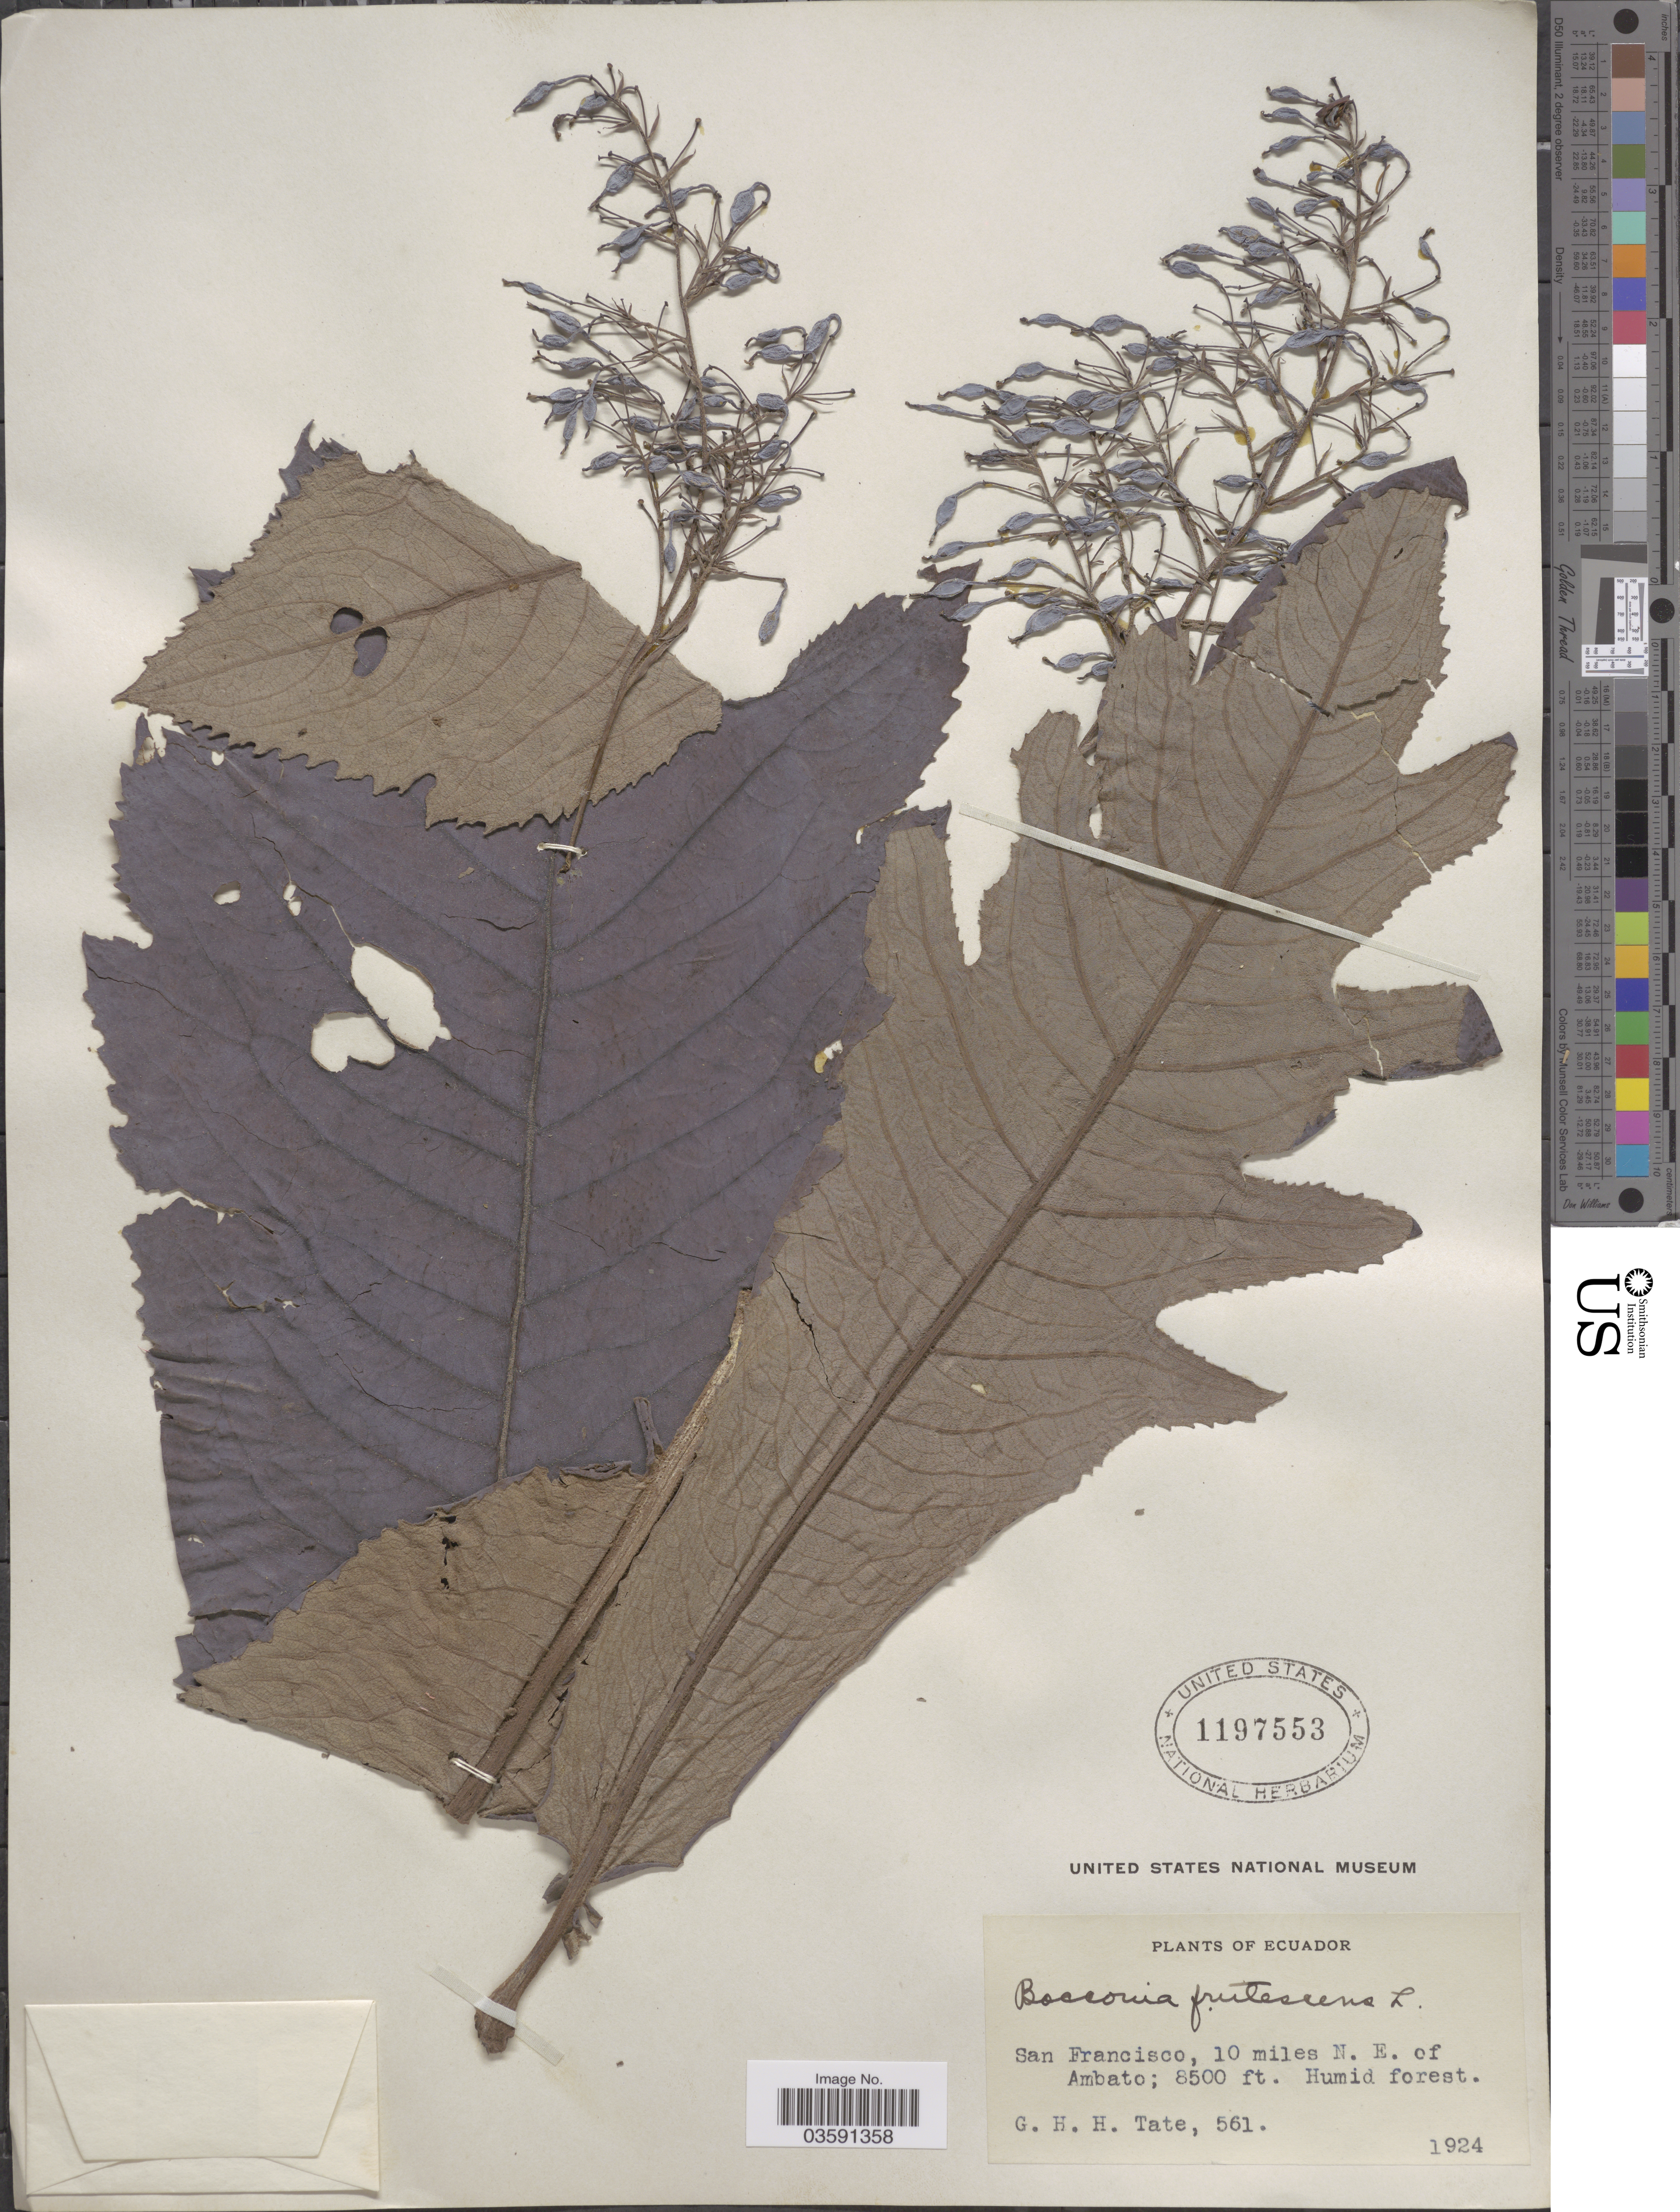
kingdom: Plantae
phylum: Tracheophyta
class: Magnoliopsida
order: Ranunculales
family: Papaveraceae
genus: Bocconia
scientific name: Bocconia integrifolia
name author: Bonpl.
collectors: G. H. H.Tate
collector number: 561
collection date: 1924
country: Ecuador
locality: San Francisco, 10 miles N. E. of Ambato.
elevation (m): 2591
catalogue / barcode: US 1197553